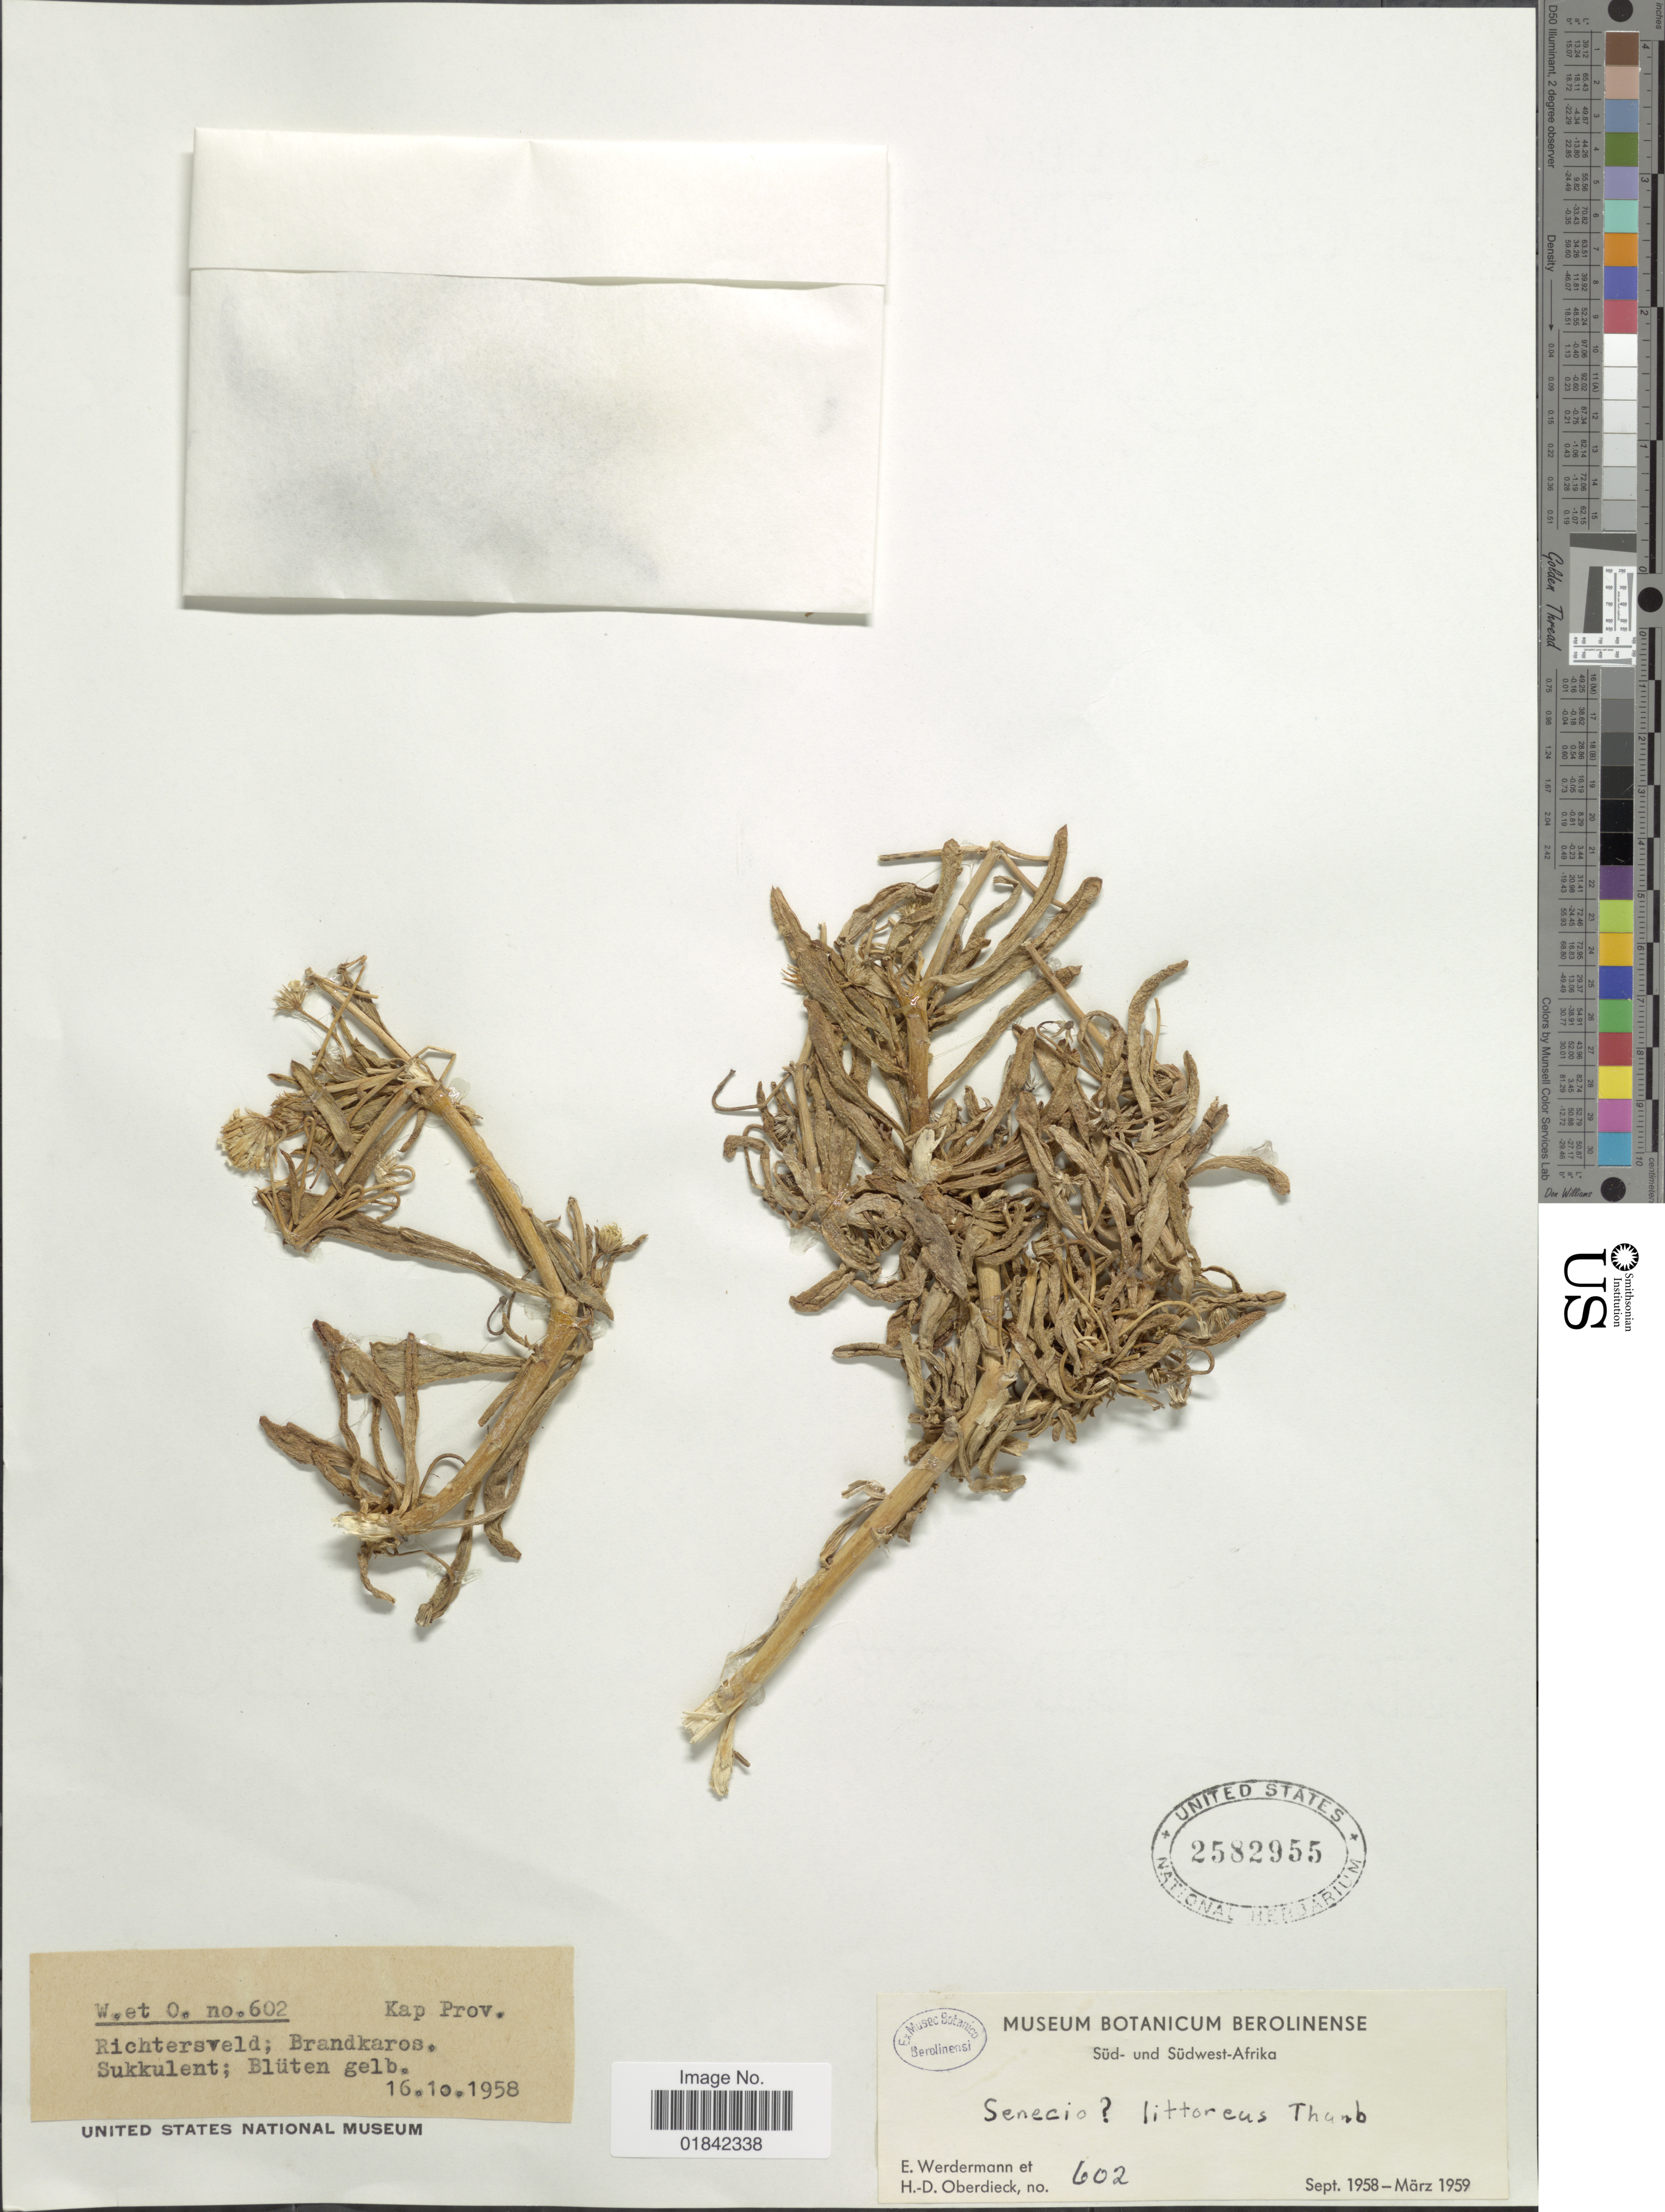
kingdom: Plantae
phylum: Tracheophyta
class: Magnoliopsida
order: Asterales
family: Asteraceae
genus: Senecio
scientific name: Senecio littoreus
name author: Thunb.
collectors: E. Werdermann & H. Oberdieck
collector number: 602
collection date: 1958-09/1959-03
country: South Africa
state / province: Northern Cape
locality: Kap Prov., Richtersveld; Brandkaros, Sukkulent, Bluten gelb., Sud- und Sudwest-Afrika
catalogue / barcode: US 2582955